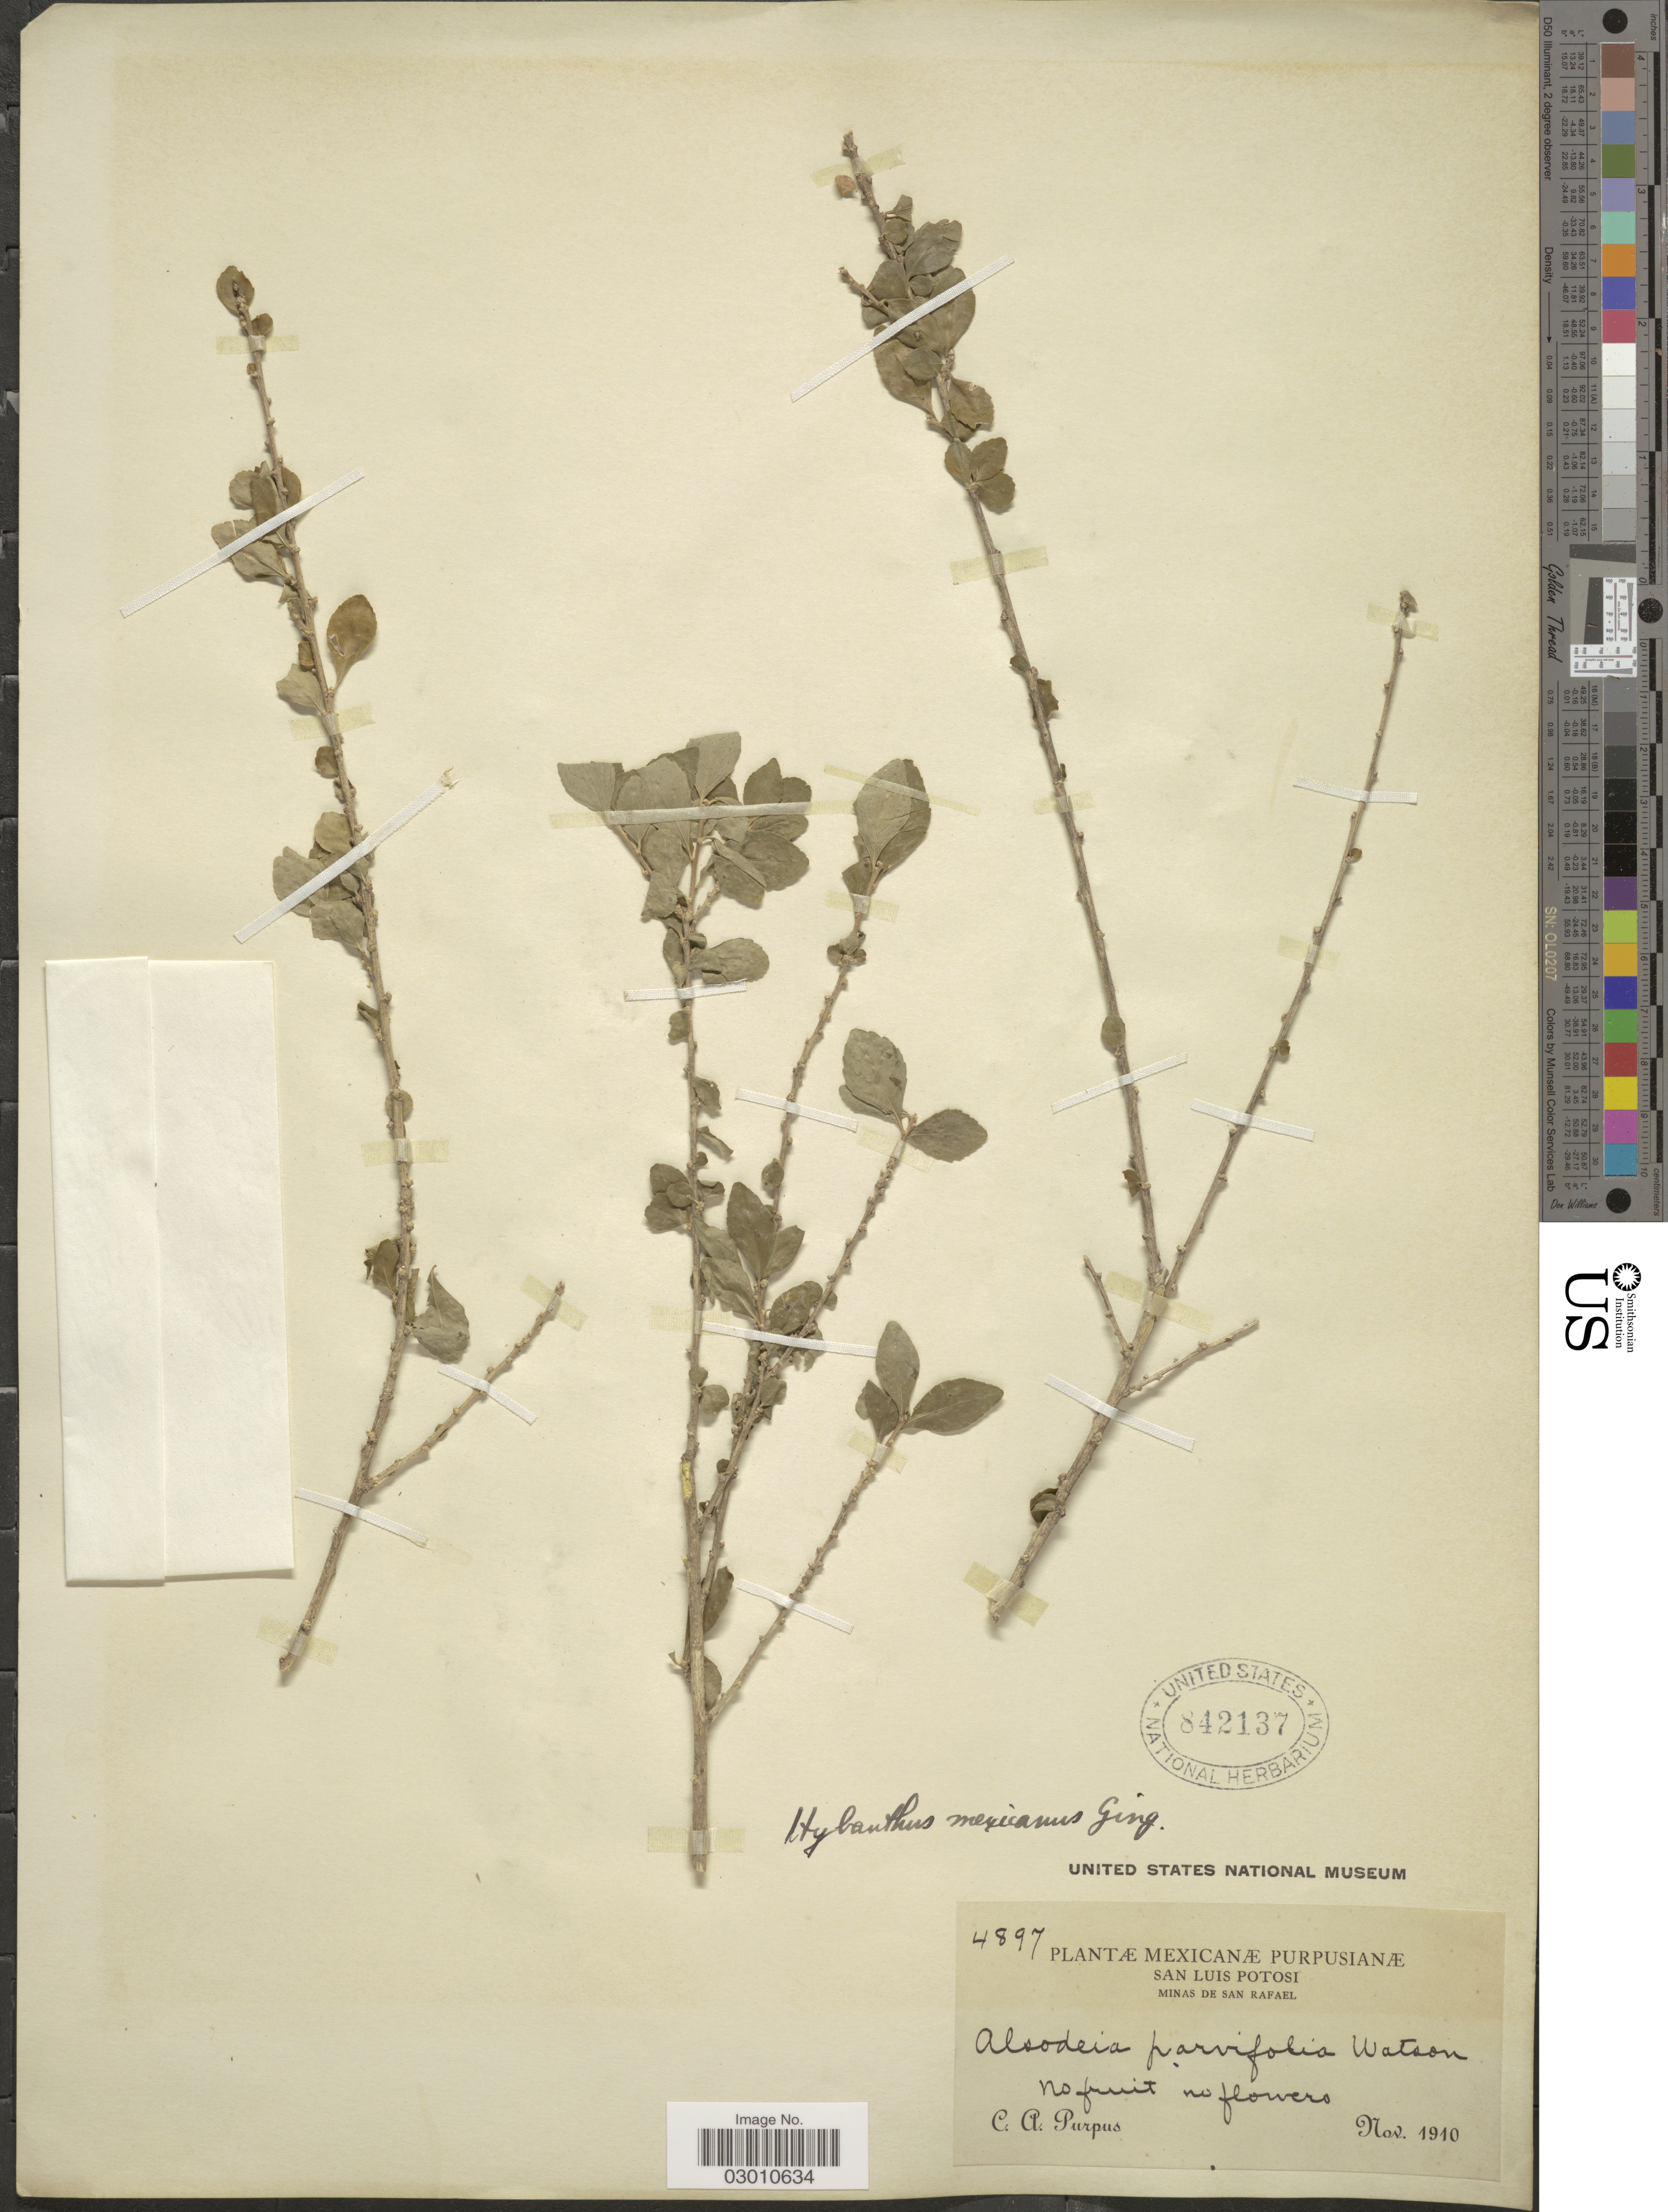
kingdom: Plantae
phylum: Tracheophyta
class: Magnoliopsida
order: Malpighiales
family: Violaceae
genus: Ixchelia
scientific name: Ixchelia mexicana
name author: (Ging.) H.E. Ballard & Wahlert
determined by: Strong, Mark T., (BOT), Smithsonian Institution - National Museum of Natural History (UNITED STATES)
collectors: C. A. Purpus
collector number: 4897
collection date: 1910-11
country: Mexico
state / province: San Luis Potosí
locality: Minas de San Rafael.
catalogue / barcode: US 842137